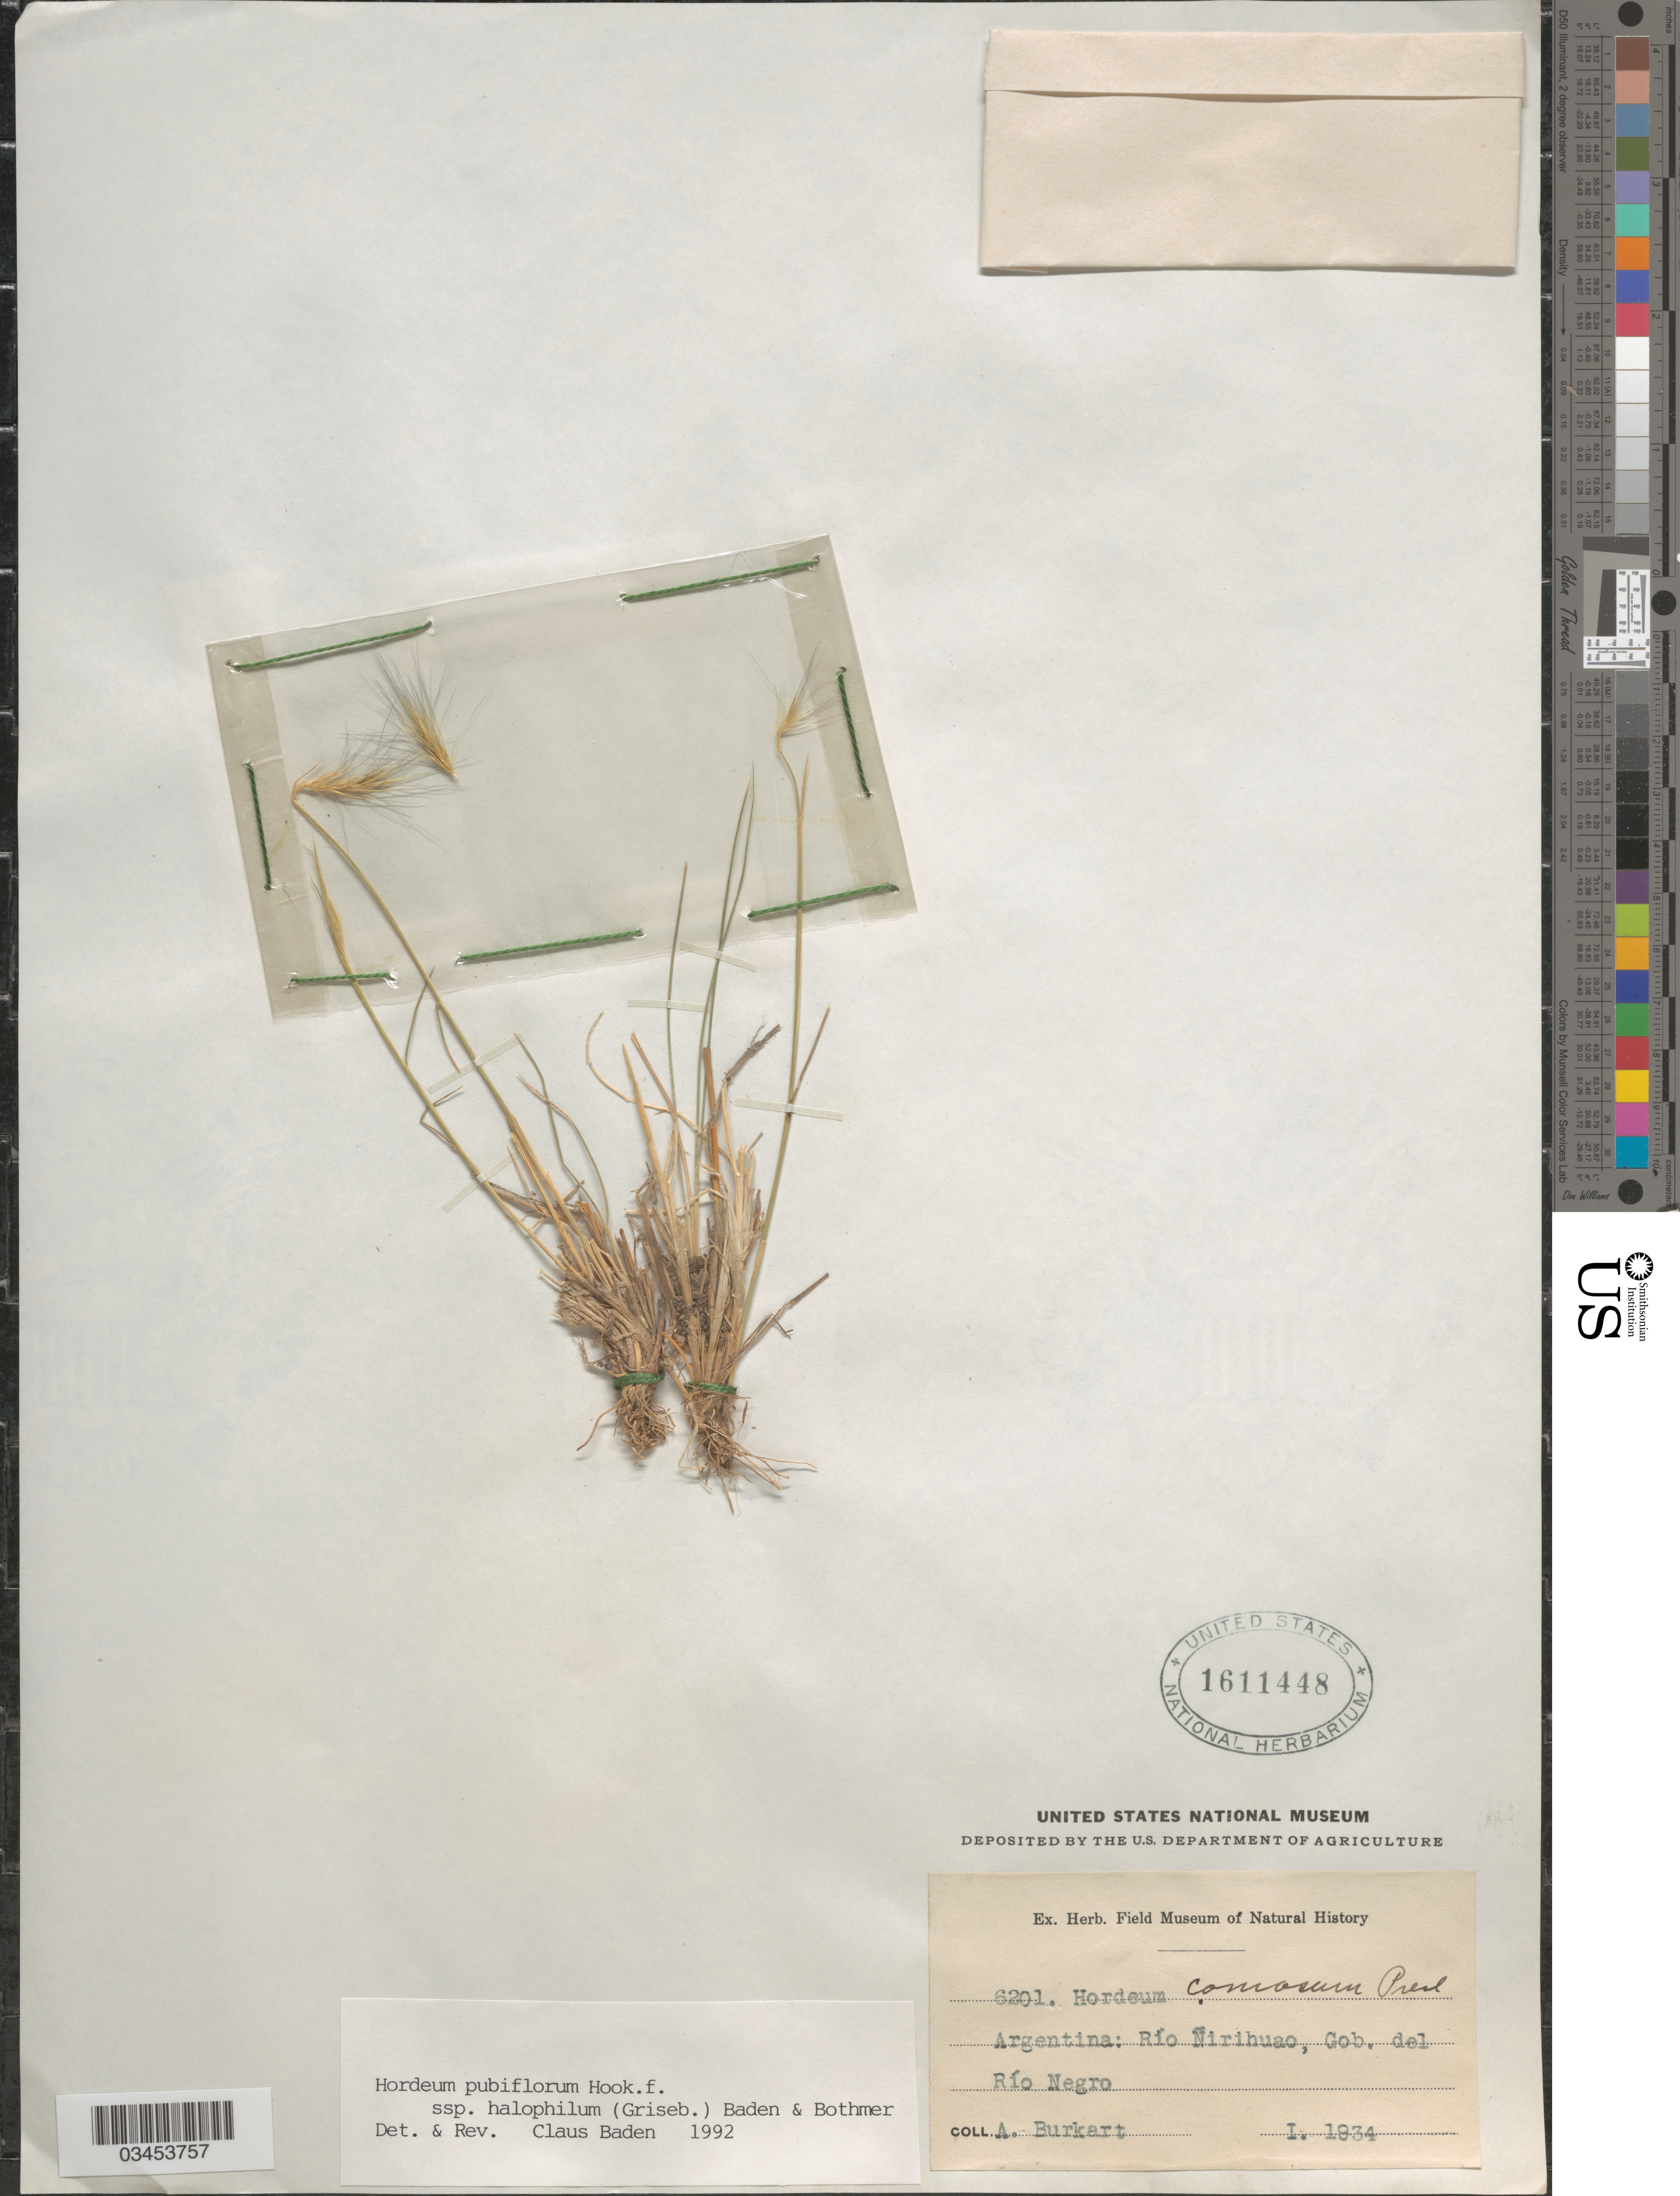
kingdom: Plantae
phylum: Tracheophyta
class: Liliopsida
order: Poales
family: Poaceae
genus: Hordeum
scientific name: Hordeum pubiflorum subsp. halophilum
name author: Hook. f.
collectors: A. E. Burkart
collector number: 6201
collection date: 1934-01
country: Argentina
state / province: Rio Negro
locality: Rio Ñirihuao, Gob. del Río Negro.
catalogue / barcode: US 1611448